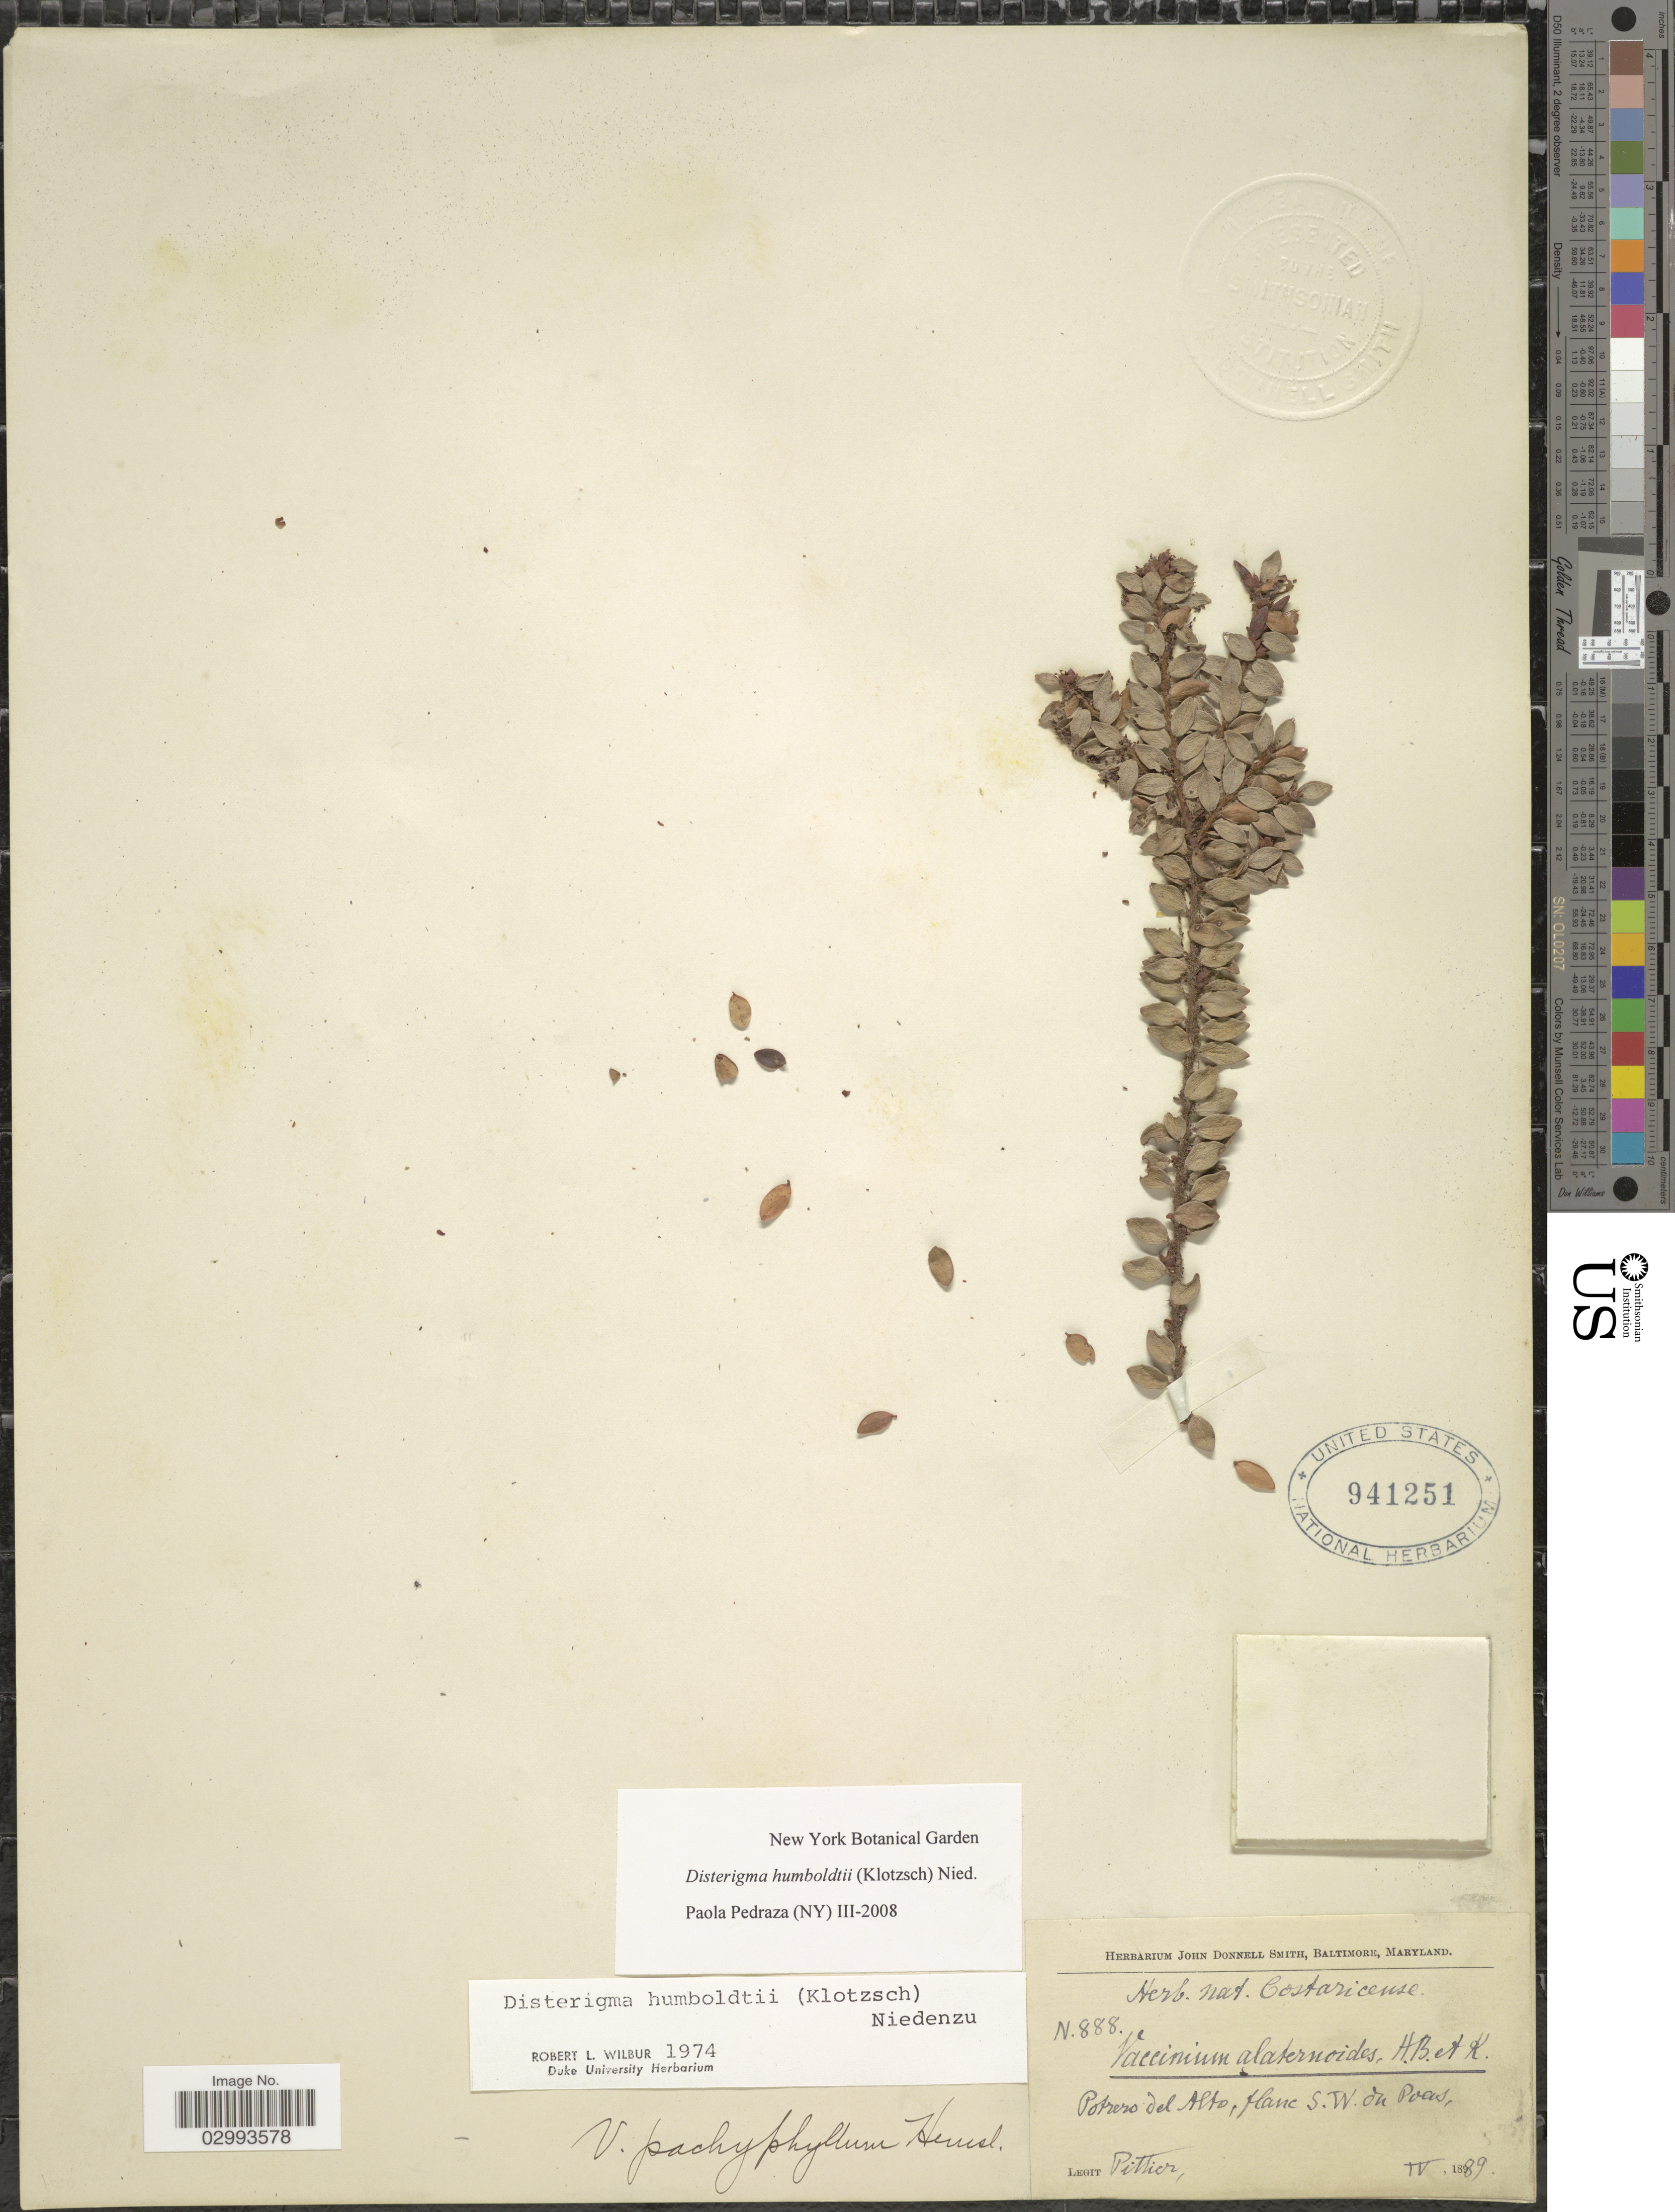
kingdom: Plantae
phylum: Tracheophyta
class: Magnoliopsida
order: Ericales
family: Ericaceae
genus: Disterigma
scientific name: Disterigma humboldtii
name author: (Klotzsch) Nied.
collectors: Pittier, --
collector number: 888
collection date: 1889-04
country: Costa Rica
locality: Potrero del Alto, flanc S.W. du Poas.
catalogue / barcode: US 941251